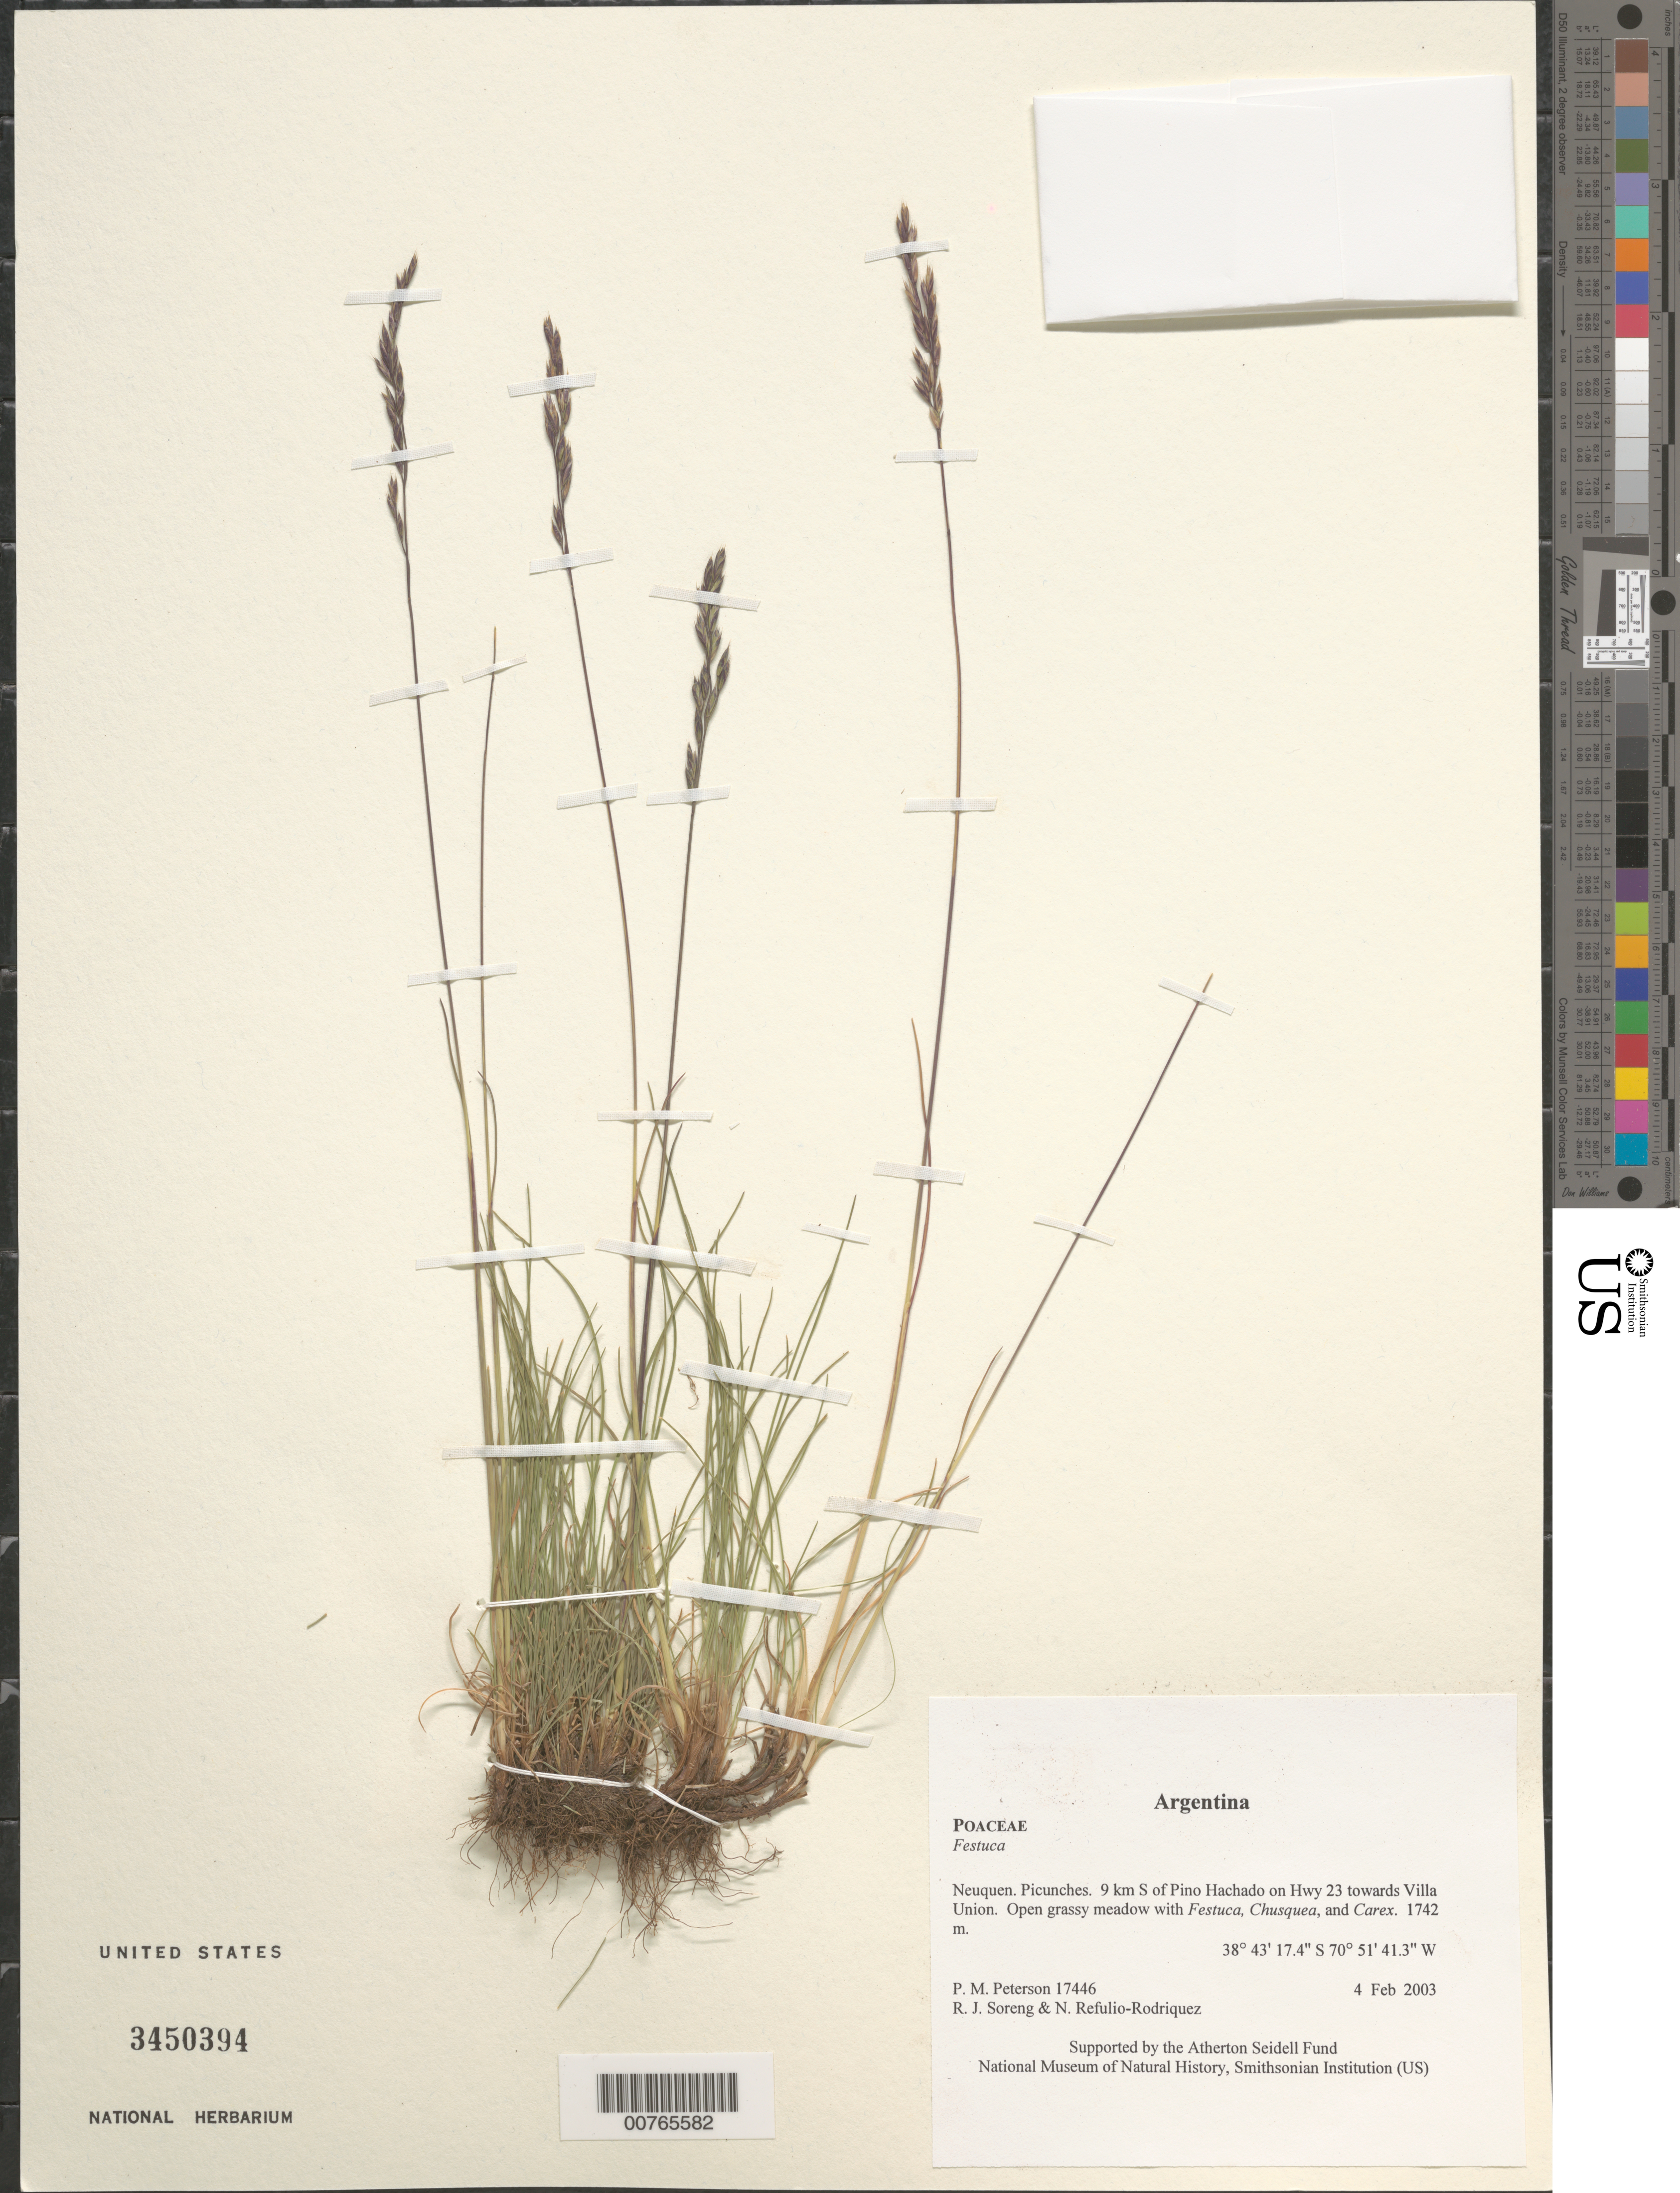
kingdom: Plantae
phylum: Tracheophyta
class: Liliopsida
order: Poales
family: Poaceae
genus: Festuca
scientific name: Festuca sp.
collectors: P. M. Peterson, R. J. Soreng & N. Refulio-Rodríguez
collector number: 17446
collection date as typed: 04 Feb 2003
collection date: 2003-02-04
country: Argentina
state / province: Neuquen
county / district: Picunches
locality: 9 km S of Pino Hachado on Hwy 23 towards Villa Union. Open grassy meadow with Festuca, Chusquea, and Carex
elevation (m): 1742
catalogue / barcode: US 3450394